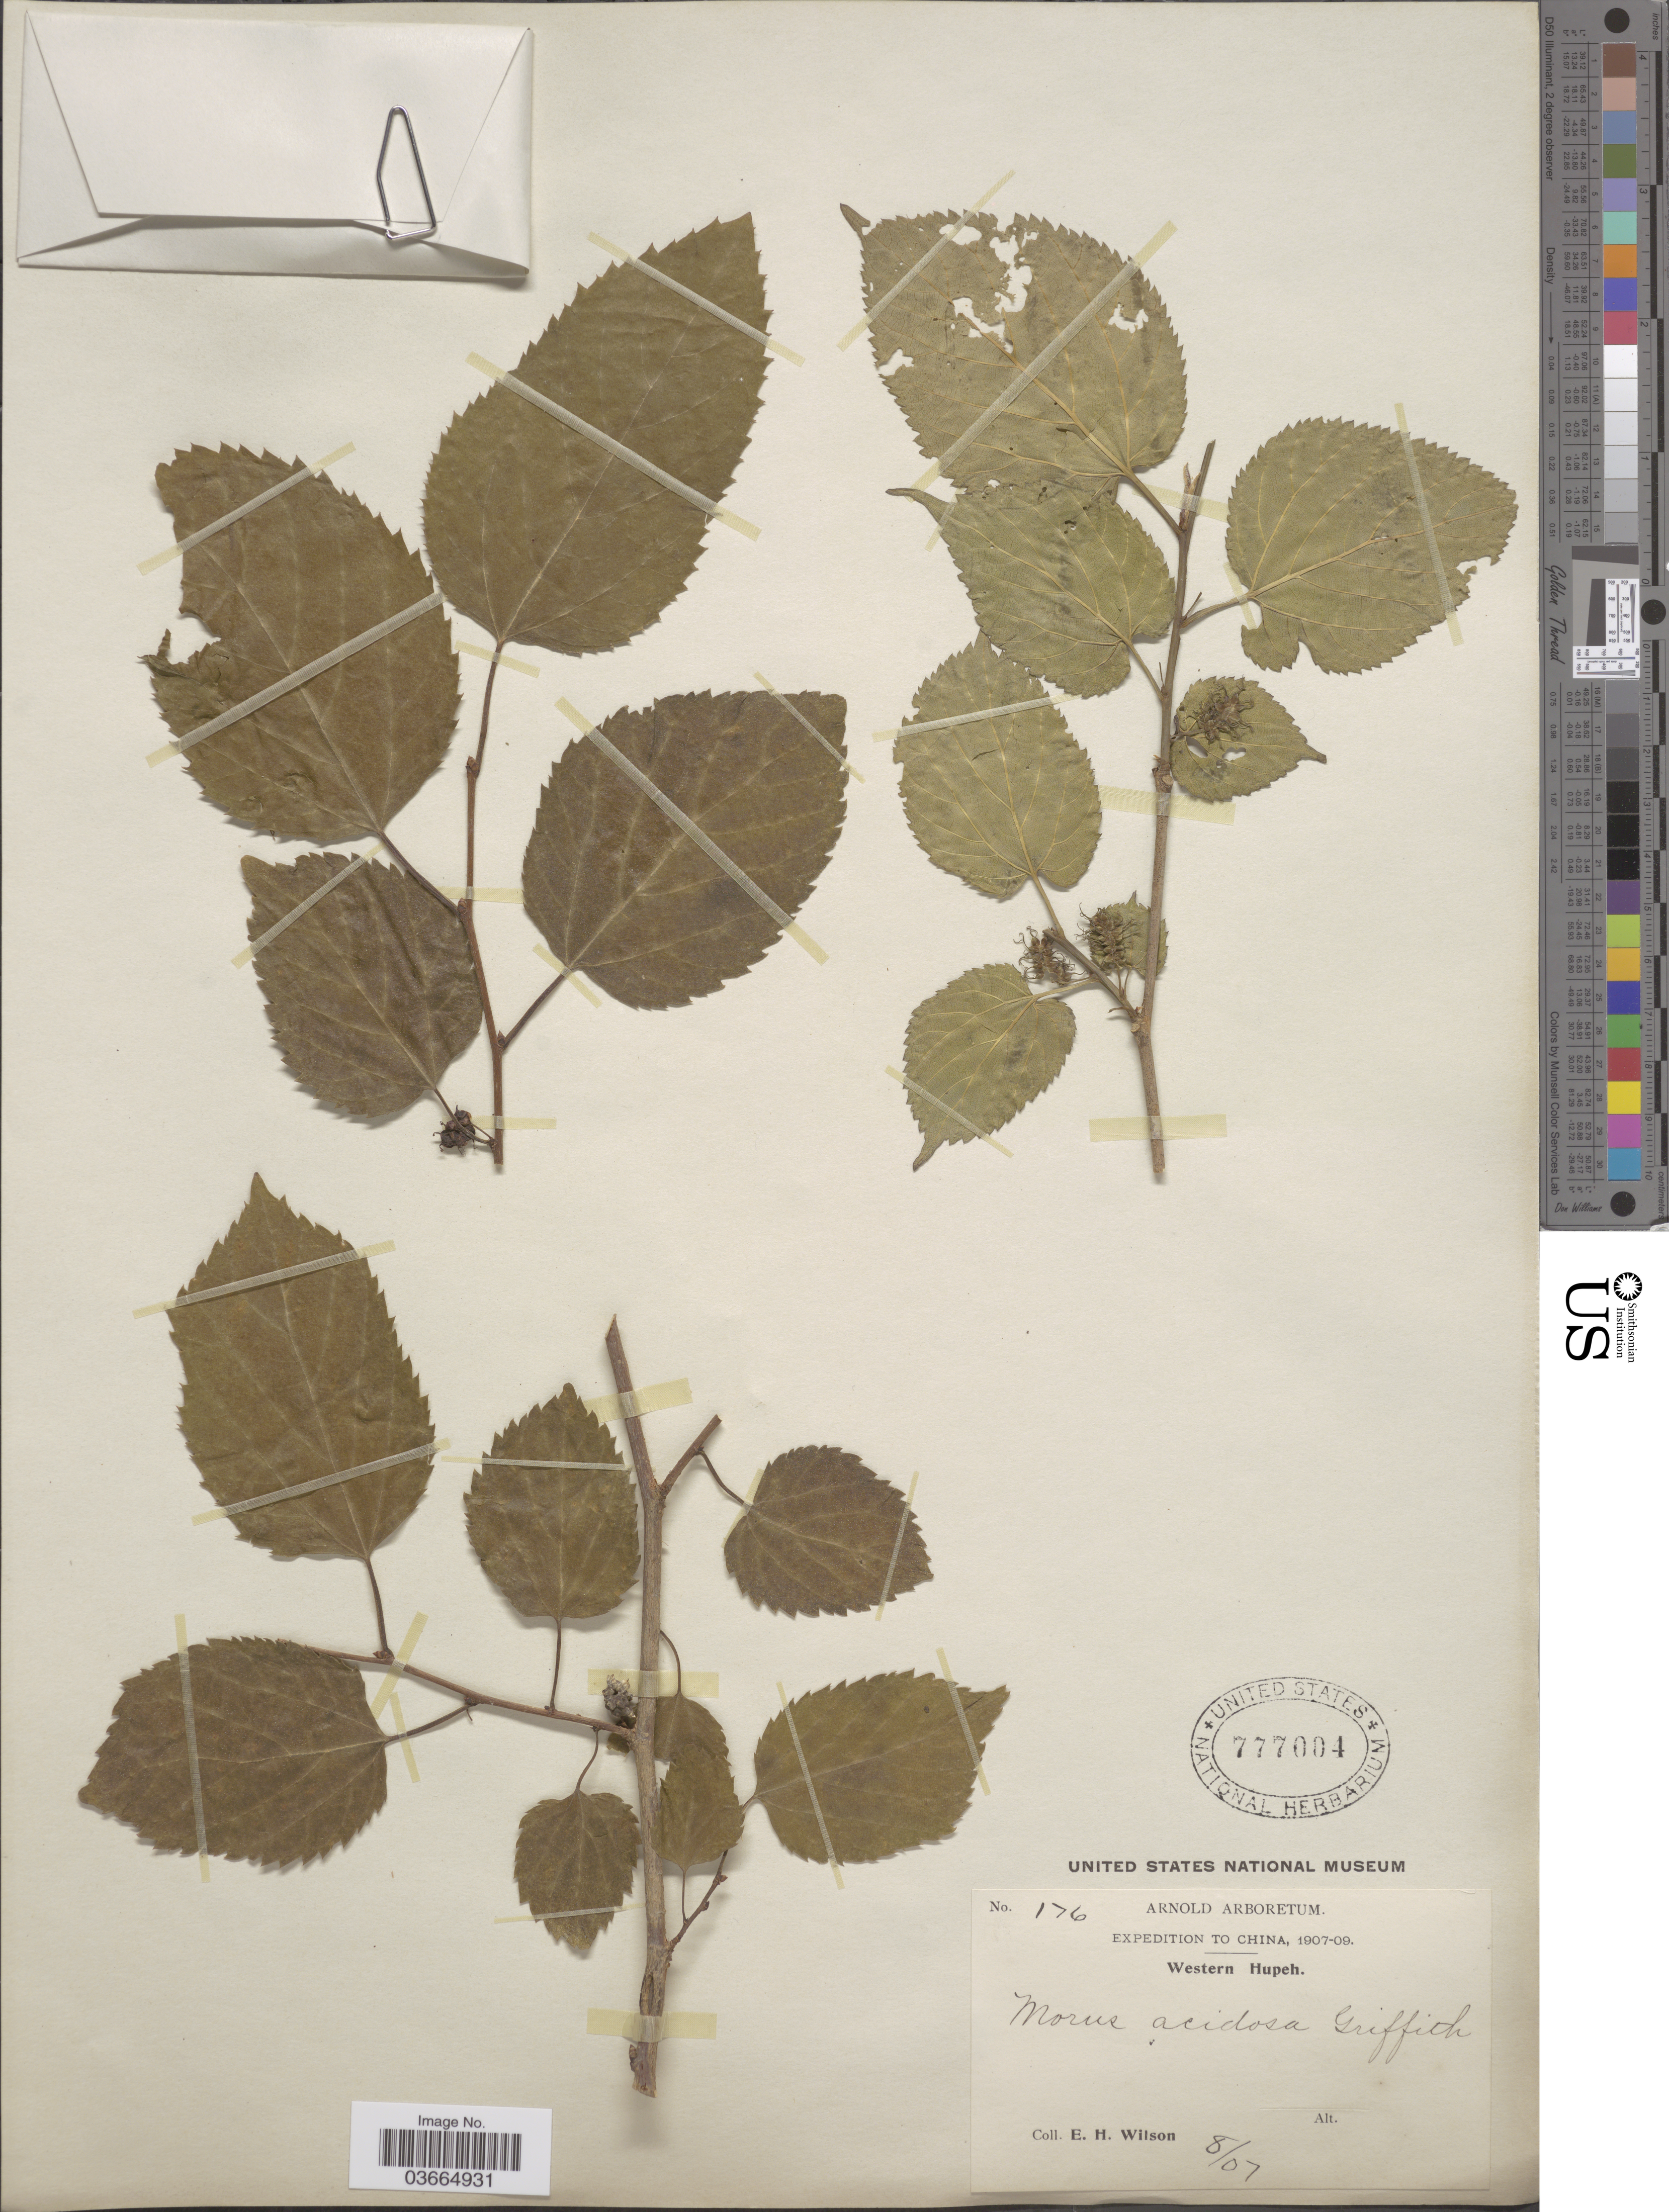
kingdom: Plantae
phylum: Tracheophyta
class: Magnoliopsida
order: Rosales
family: Moraceae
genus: Morus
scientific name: Morus acidosa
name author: Griff.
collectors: E. Wilson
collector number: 176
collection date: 1907-08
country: China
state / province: Hubei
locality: Western Hupeh.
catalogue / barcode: US 777004